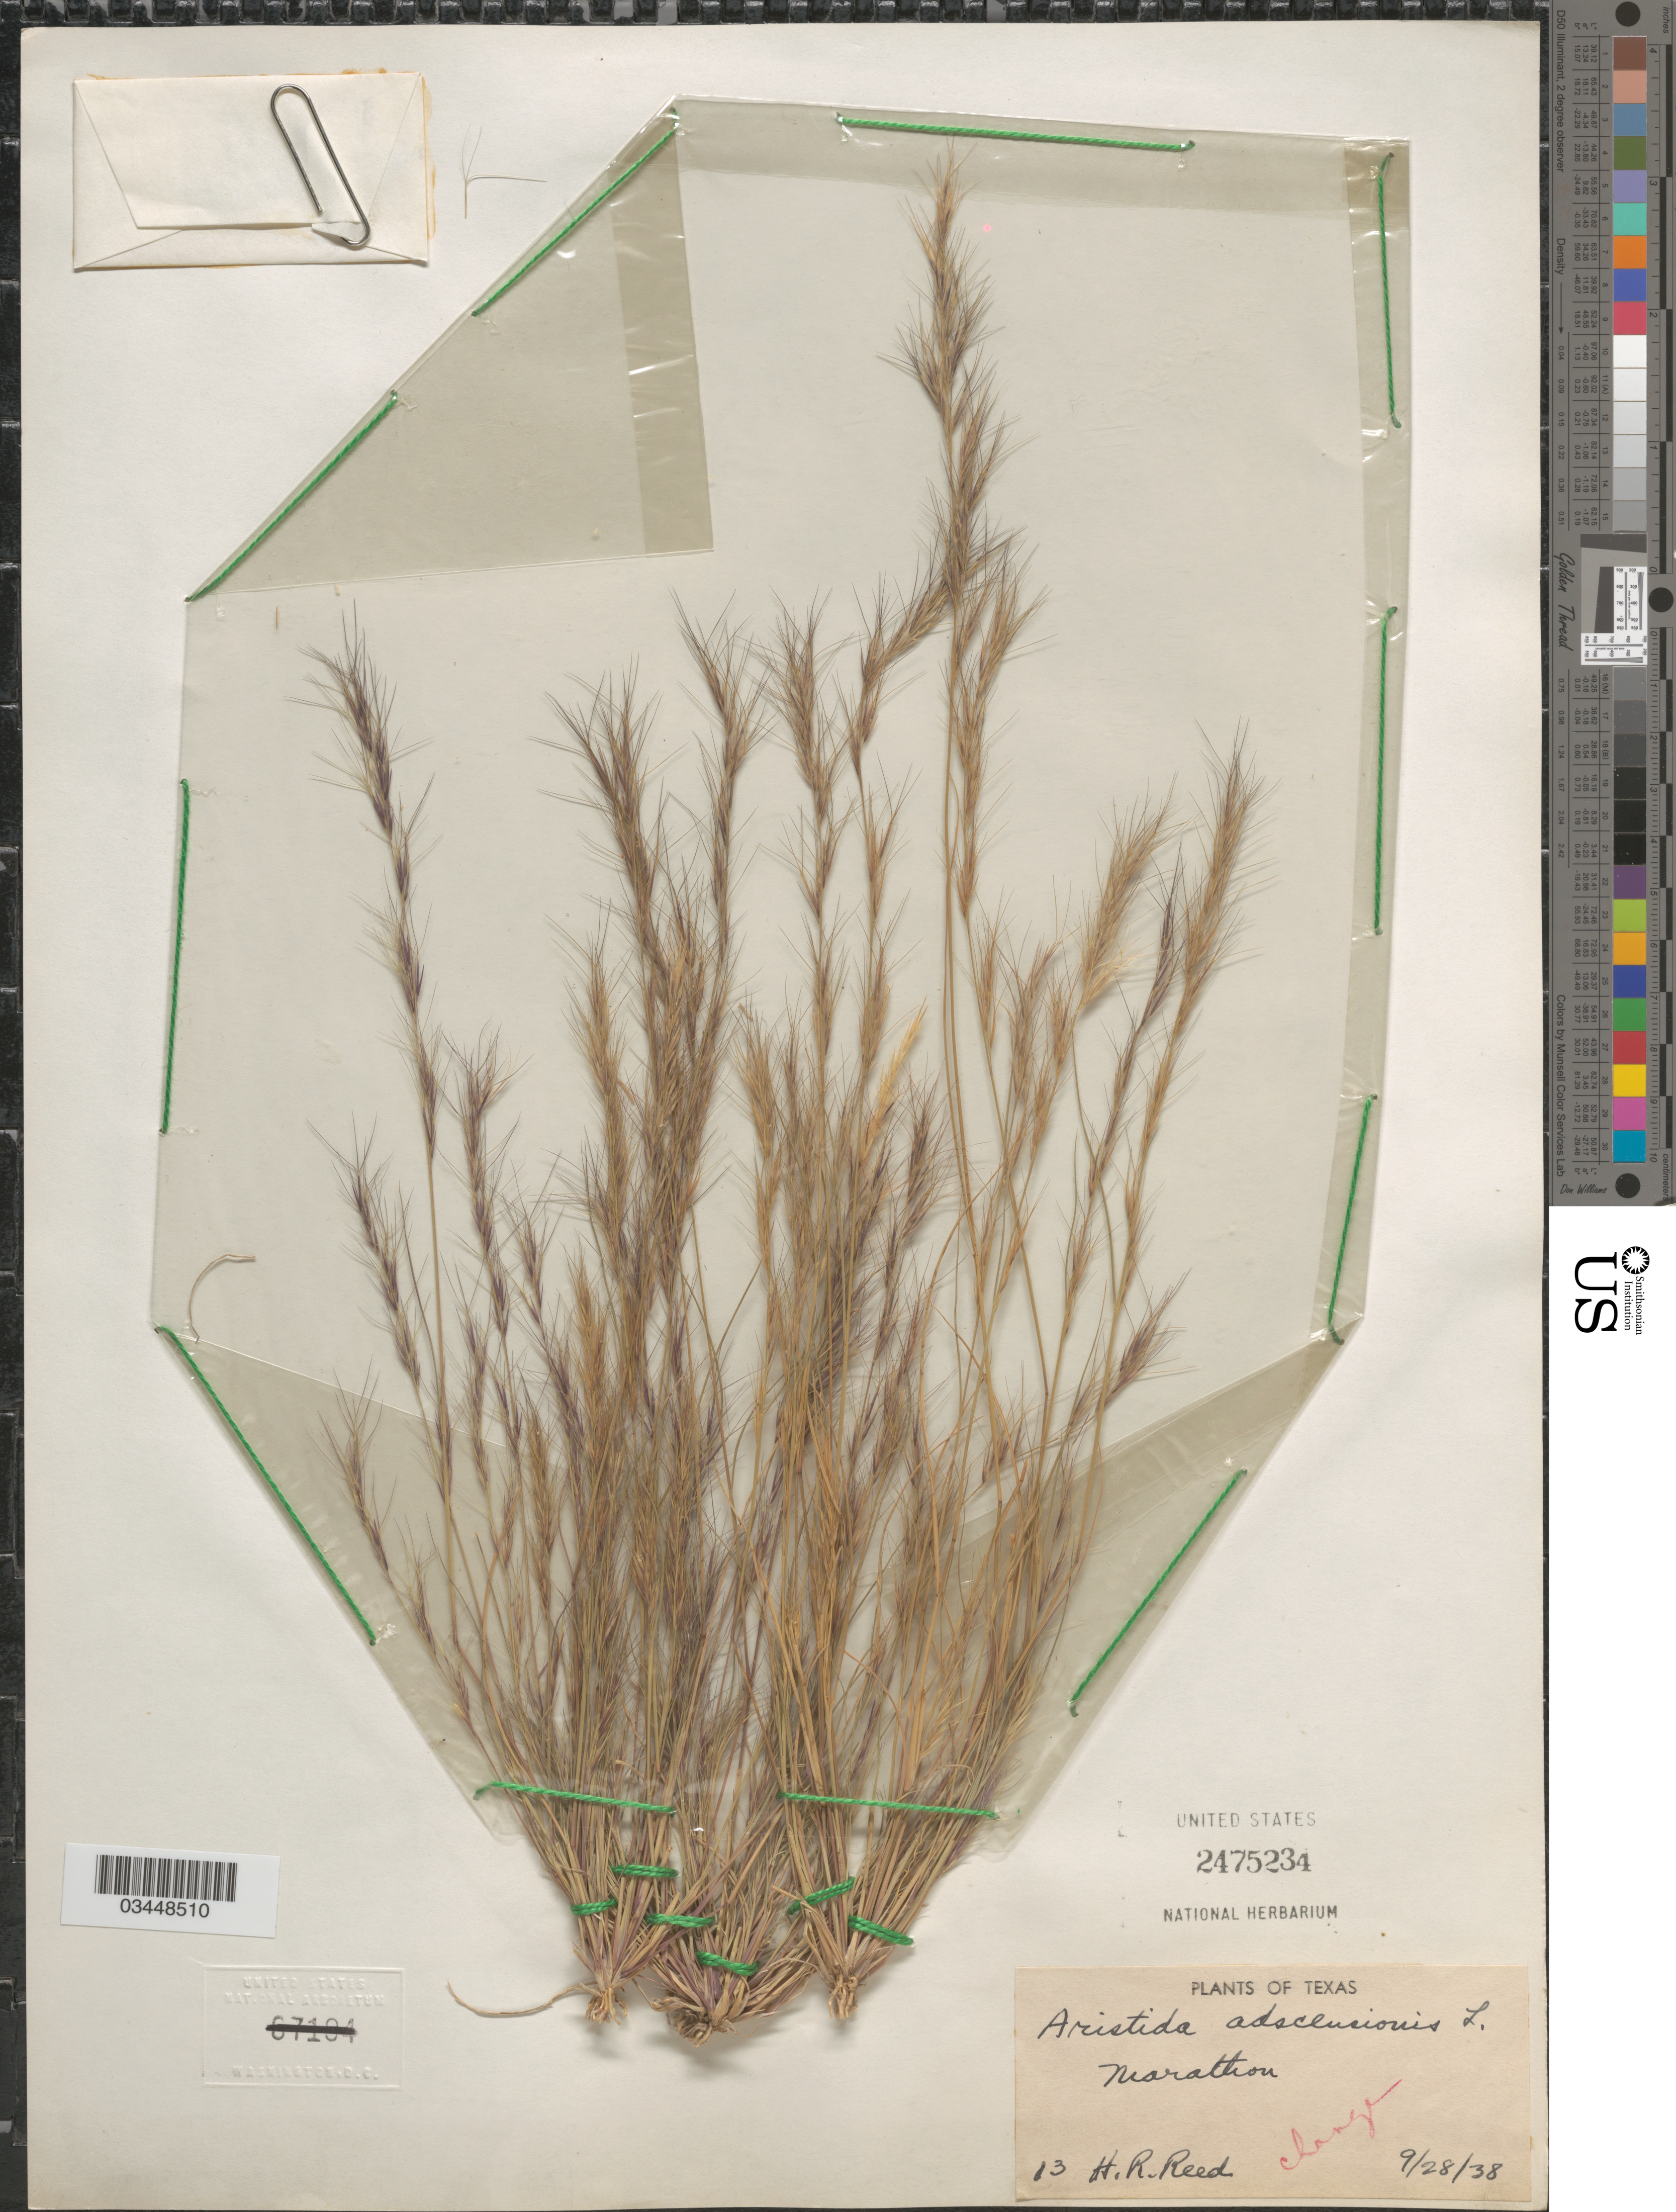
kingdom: Plantae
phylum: Tracheophyta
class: Liliopsida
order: Poales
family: Poaceae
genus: Aristida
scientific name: Aristida adscensionis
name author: L.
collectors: H. Reed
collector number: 13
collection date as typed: Transcribed d/m/y: 28/9/38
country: United States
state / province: Texas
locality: Marathon.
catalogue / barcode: US 2475234